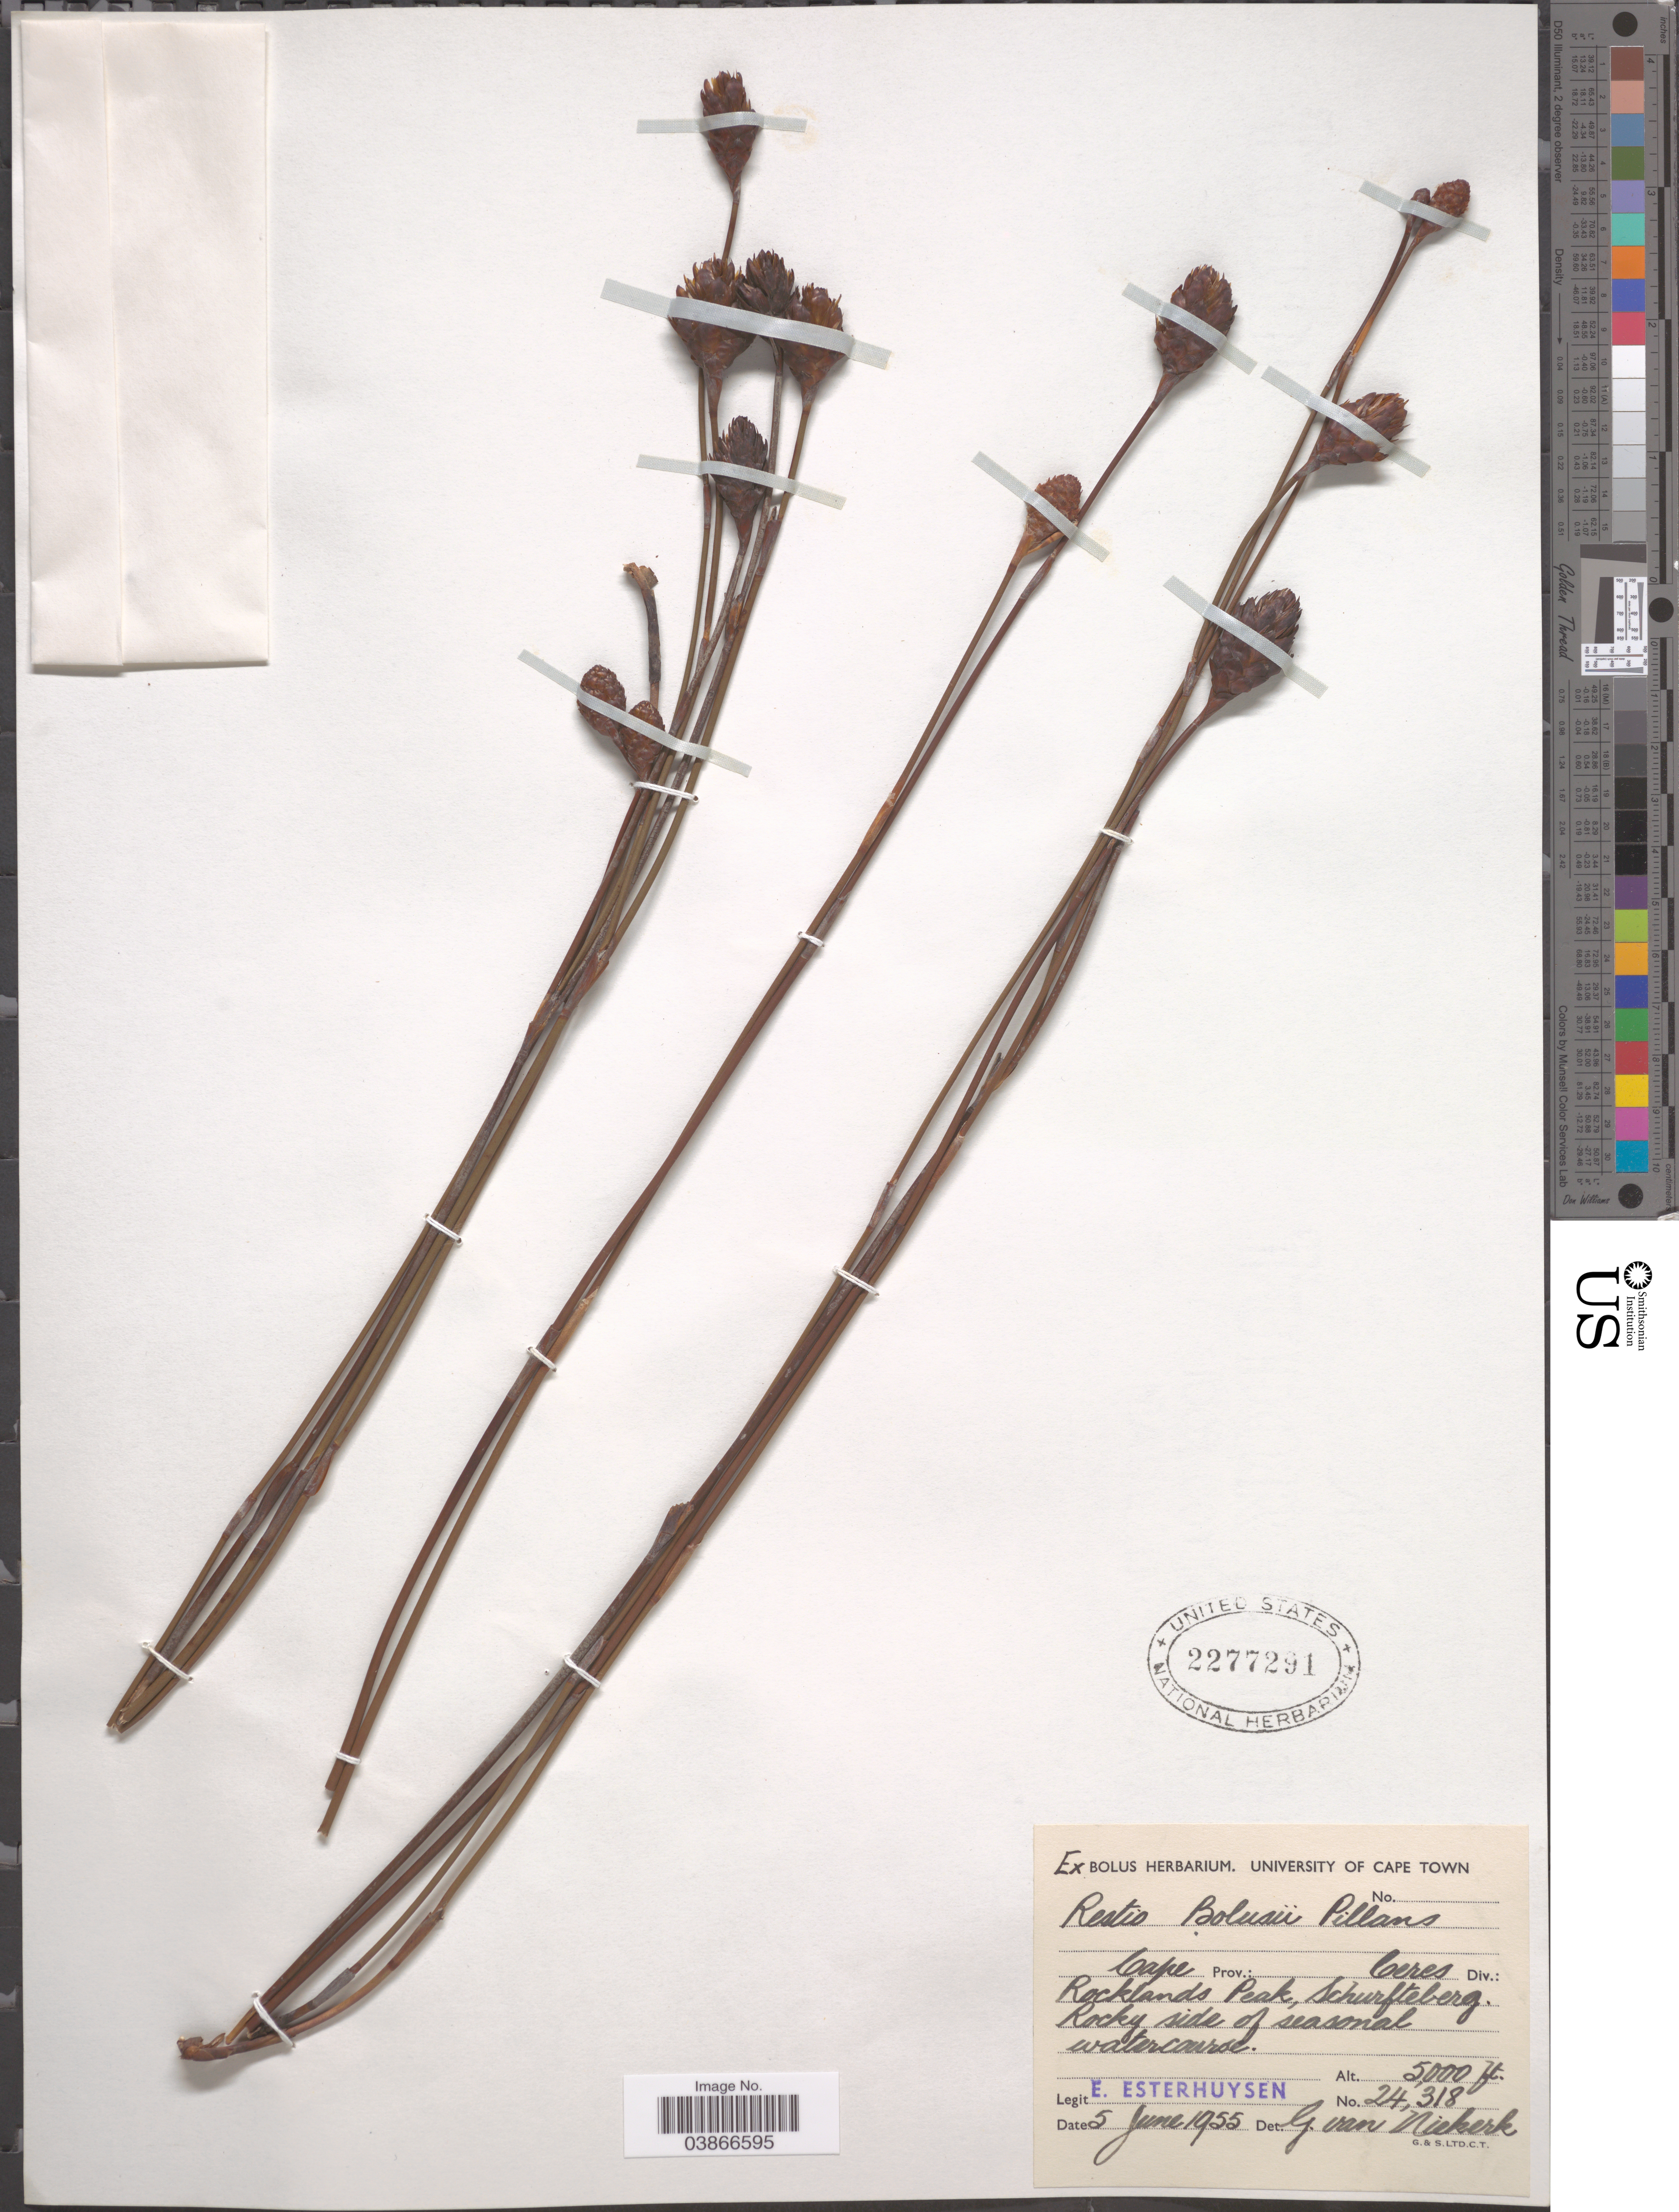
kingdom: Plantae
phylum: Tracheophyta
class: Liliopsida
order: Poales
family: Restionaceae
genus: Restio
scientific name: Restio bolusii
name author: Pillans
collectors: E. E. Esterhuysen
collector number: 24318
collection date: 1955-06-05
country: South Africa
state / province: Western Cape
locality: Ceres Div.: Rocklands Peak, Schurfteberg. Rocky side of seasonal watercourse.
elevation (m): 1524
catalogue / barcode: US 2277291